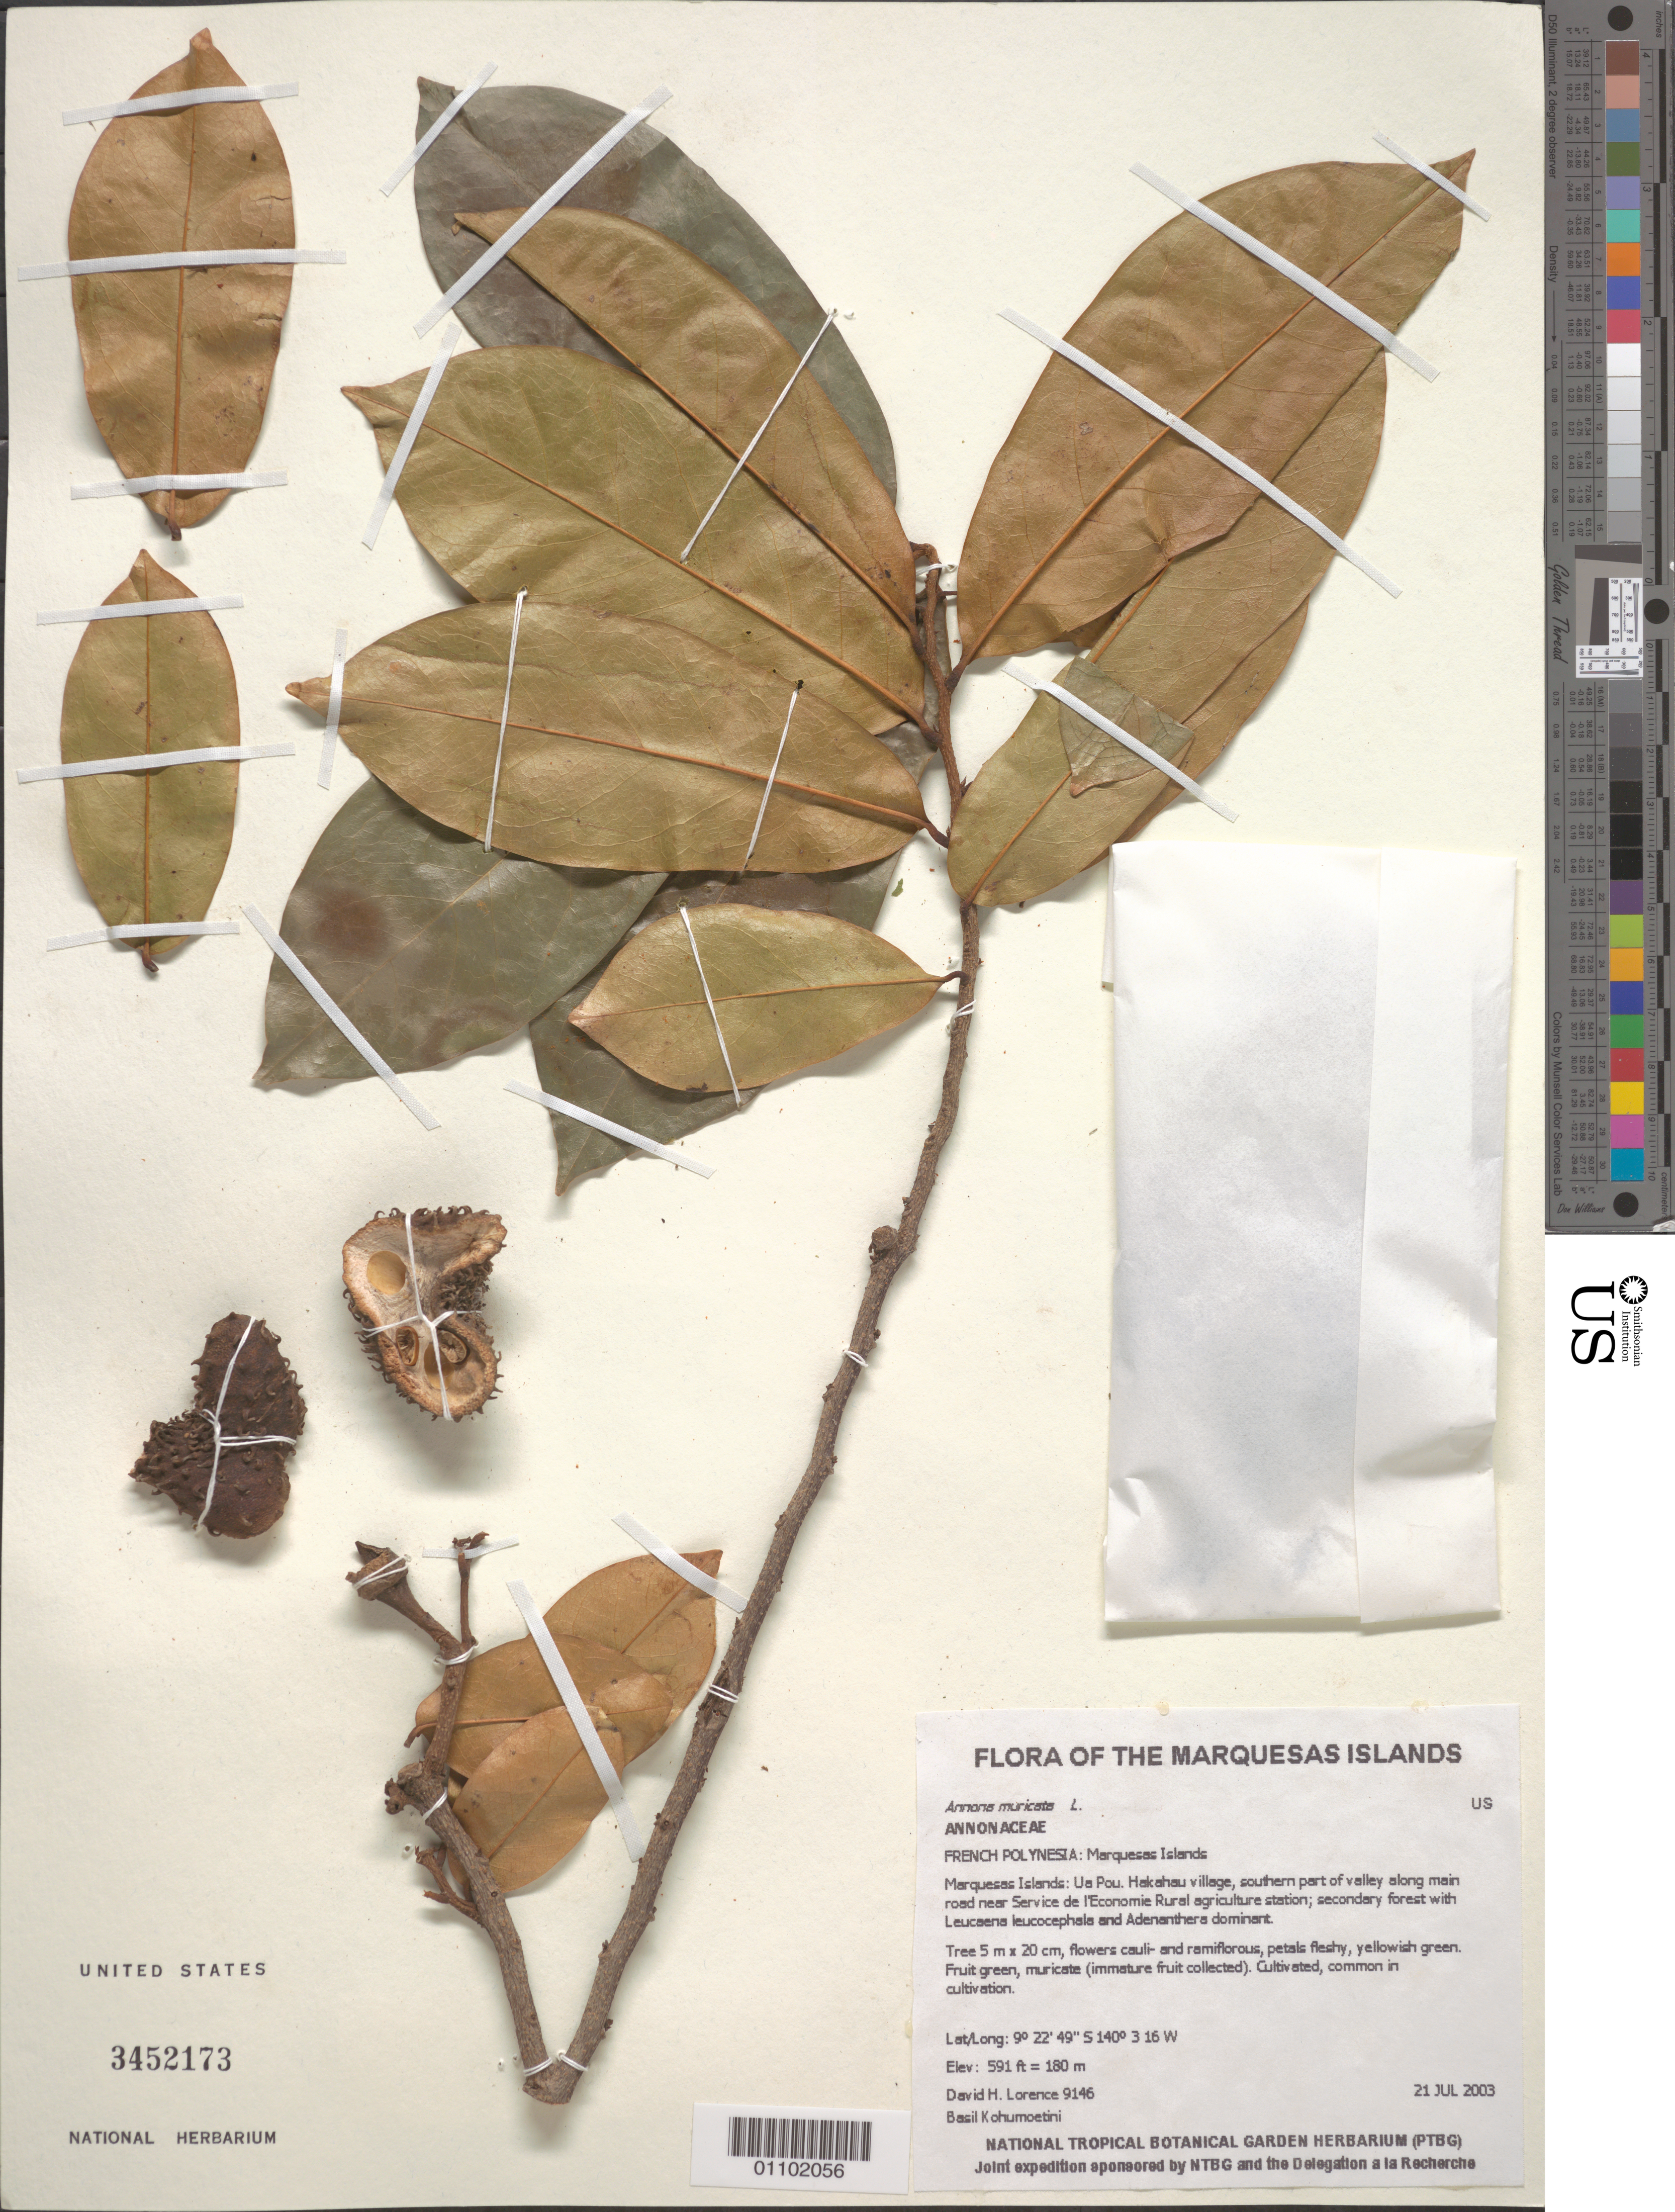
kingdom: Plantae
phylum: Tracheophyta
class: Magnoliopsida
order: Magnoliales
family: Annonaceae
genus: Annona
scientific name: Annona muricata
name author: L.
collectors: D. Lorence & B. Kohumoetini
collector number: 9146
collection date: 2003-07-21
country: French Polynesia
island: Ua Pou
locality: Ua Pou. Hakahau village, southern part of valley along main road near Service de L'Economie Rural agriculture station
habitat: Secondary wet forest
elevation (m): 180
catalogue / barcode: US 3452173